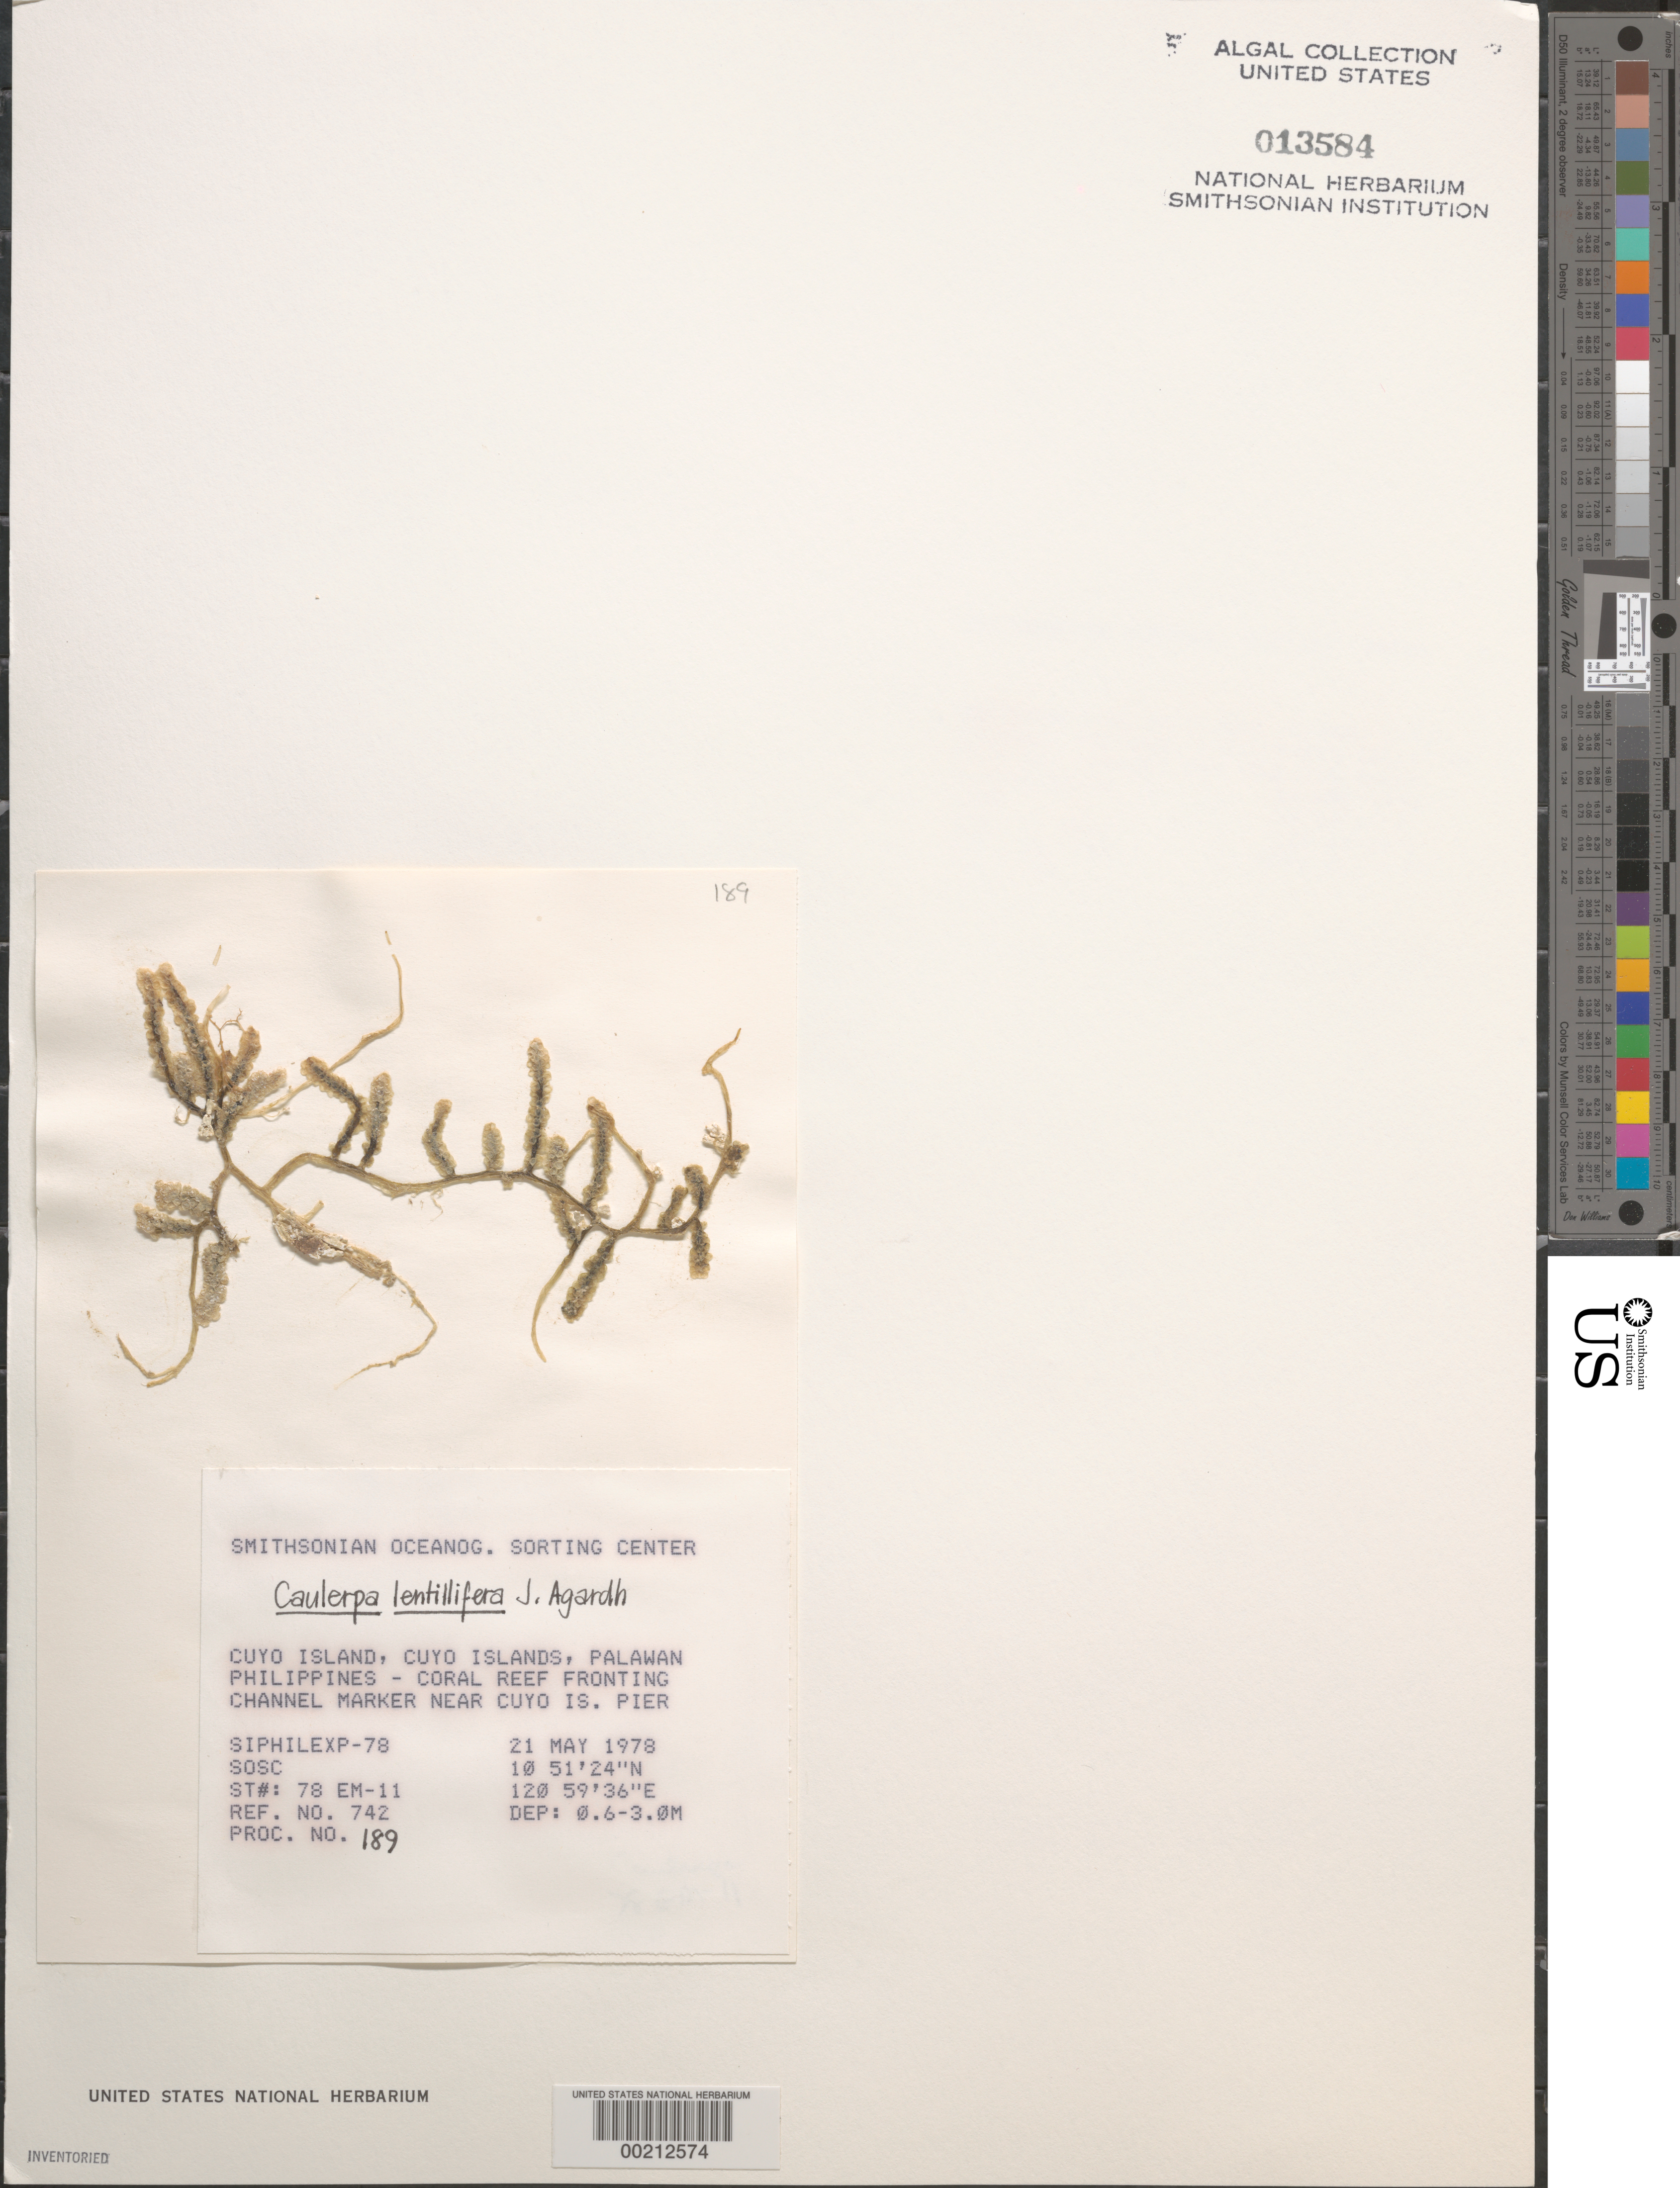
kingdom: Plantae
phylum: Chlorophyta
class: Ulvophyceae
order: Bryopsidales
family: Caulerpaceae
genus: Caulerpa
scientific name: Caulerpa lentillifera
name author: J. Agardh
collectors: SOSC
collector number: Station 78 Em-11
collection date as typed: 21 May 1978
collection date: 1978-05-21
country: Philippines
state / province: Mimaropa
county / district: Palawan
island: Cuyo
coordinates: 10 51' 24" N, 120 59' 36" E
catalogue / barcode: US 13584